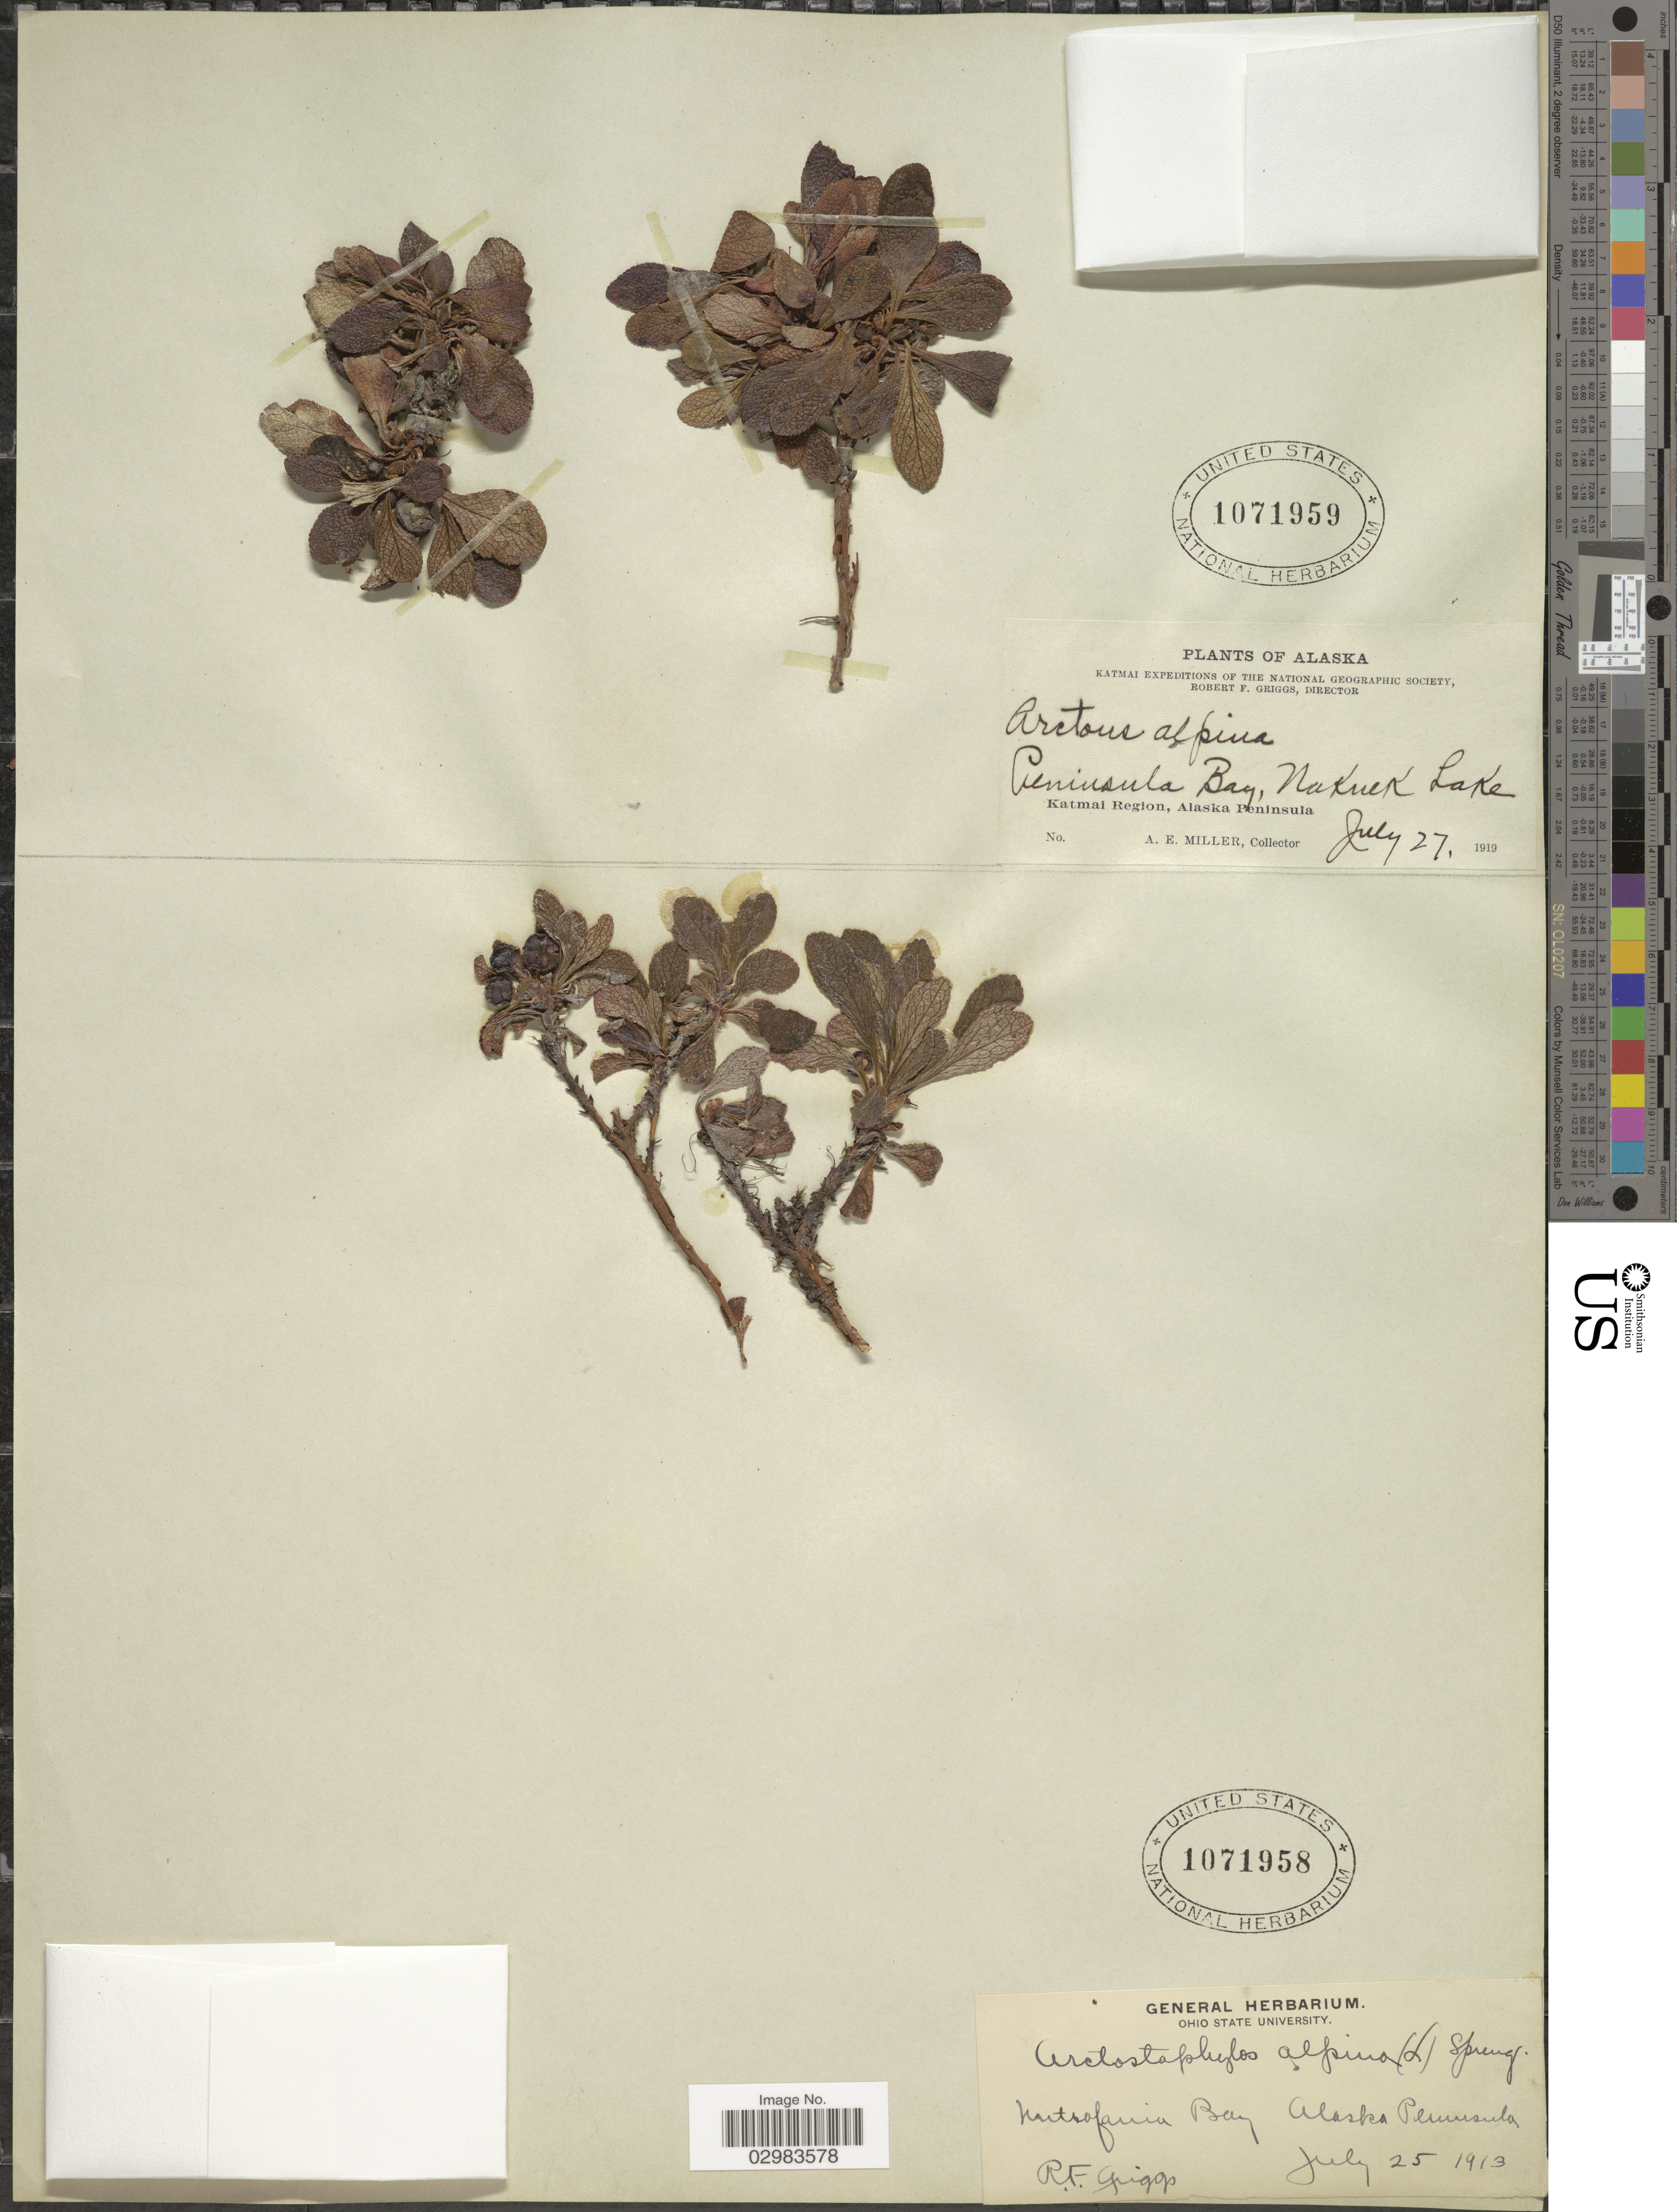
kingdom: Plantae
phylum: Tracheophyta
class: Magnoliopsida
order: Ericales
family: Ericaceae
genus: Arctostaphylos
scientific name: Arctostaphylos alpina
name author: (L.) Spreng.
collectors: A. E. Miller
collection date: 1919-07-27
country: United States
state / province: Alaska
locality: Peninsula Bay, Naknek Lake, Katmai Region, Alaska Peninsula.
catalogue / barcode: US 1071959-2